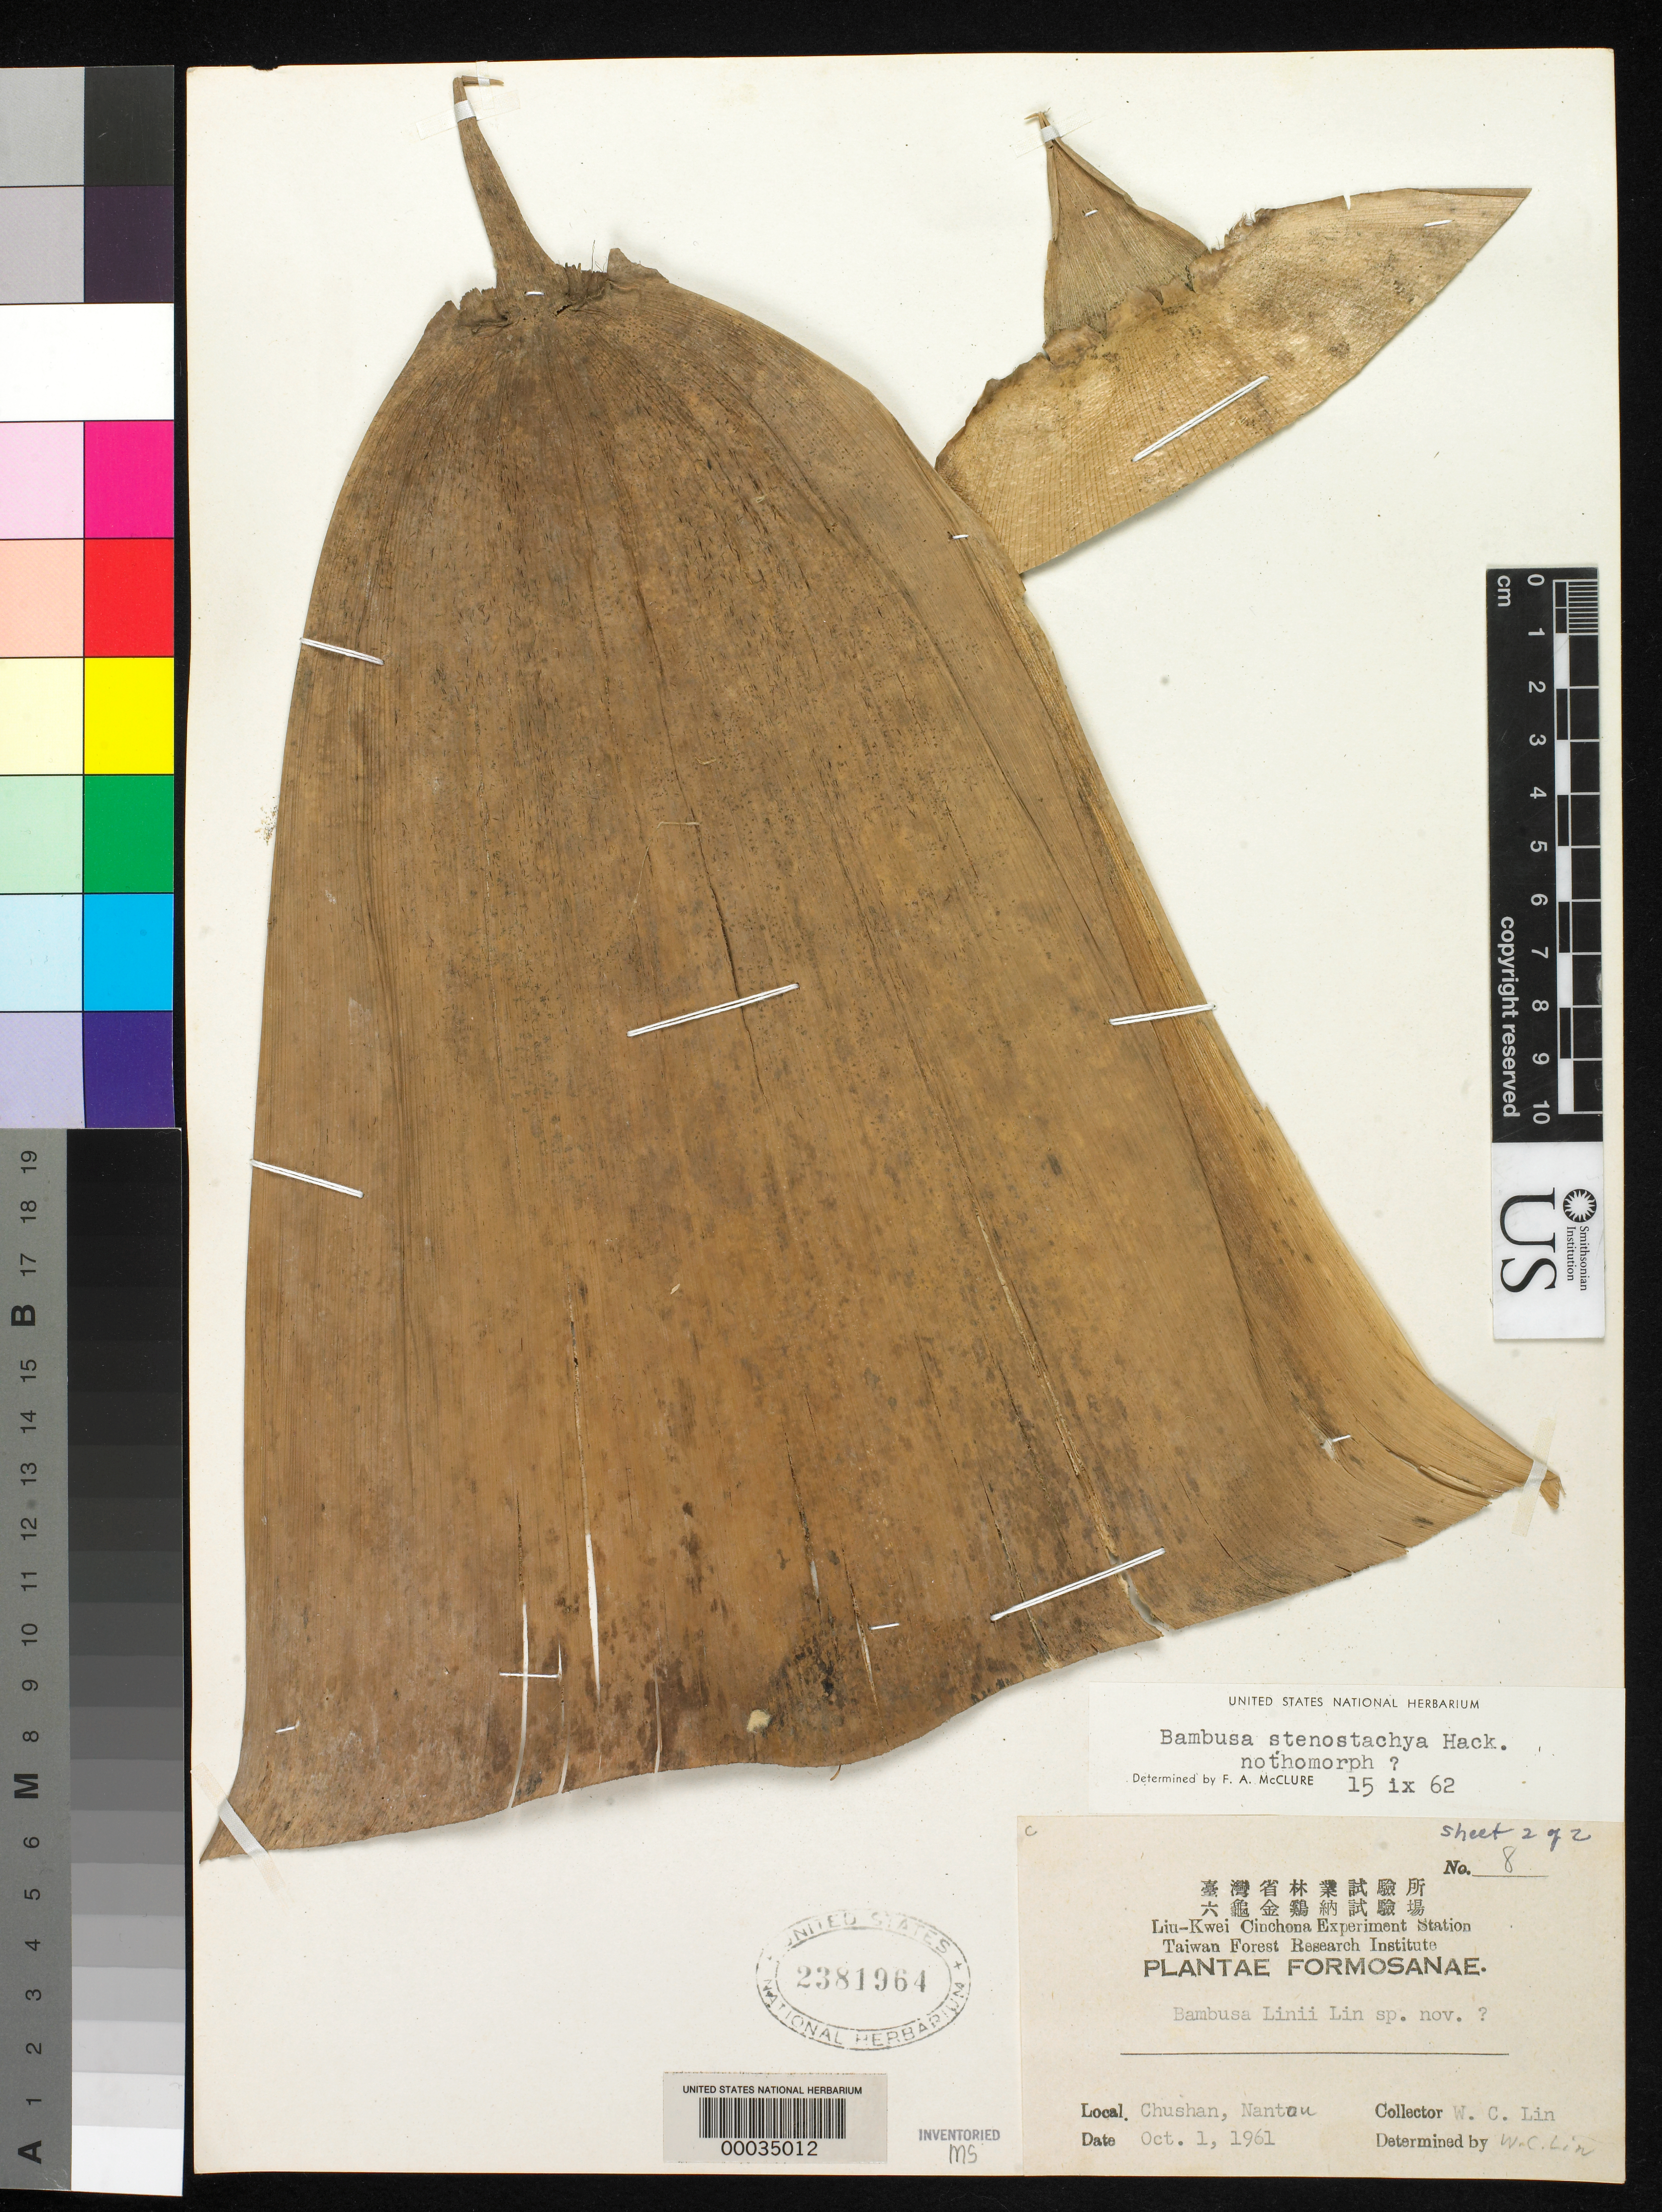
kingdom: Plantae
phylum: Tracheophyta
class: Liliopsida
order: Poales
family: Poaceae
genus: Bambusa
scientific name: Bambusa spinosa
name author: Roxb.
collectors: W. Lin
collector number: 8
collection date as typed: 01 Oct 1961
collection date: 1961-10-01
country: Taiwan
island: Taiwan [Formosa]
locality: Chushan, nantou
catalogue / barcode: US 2381964